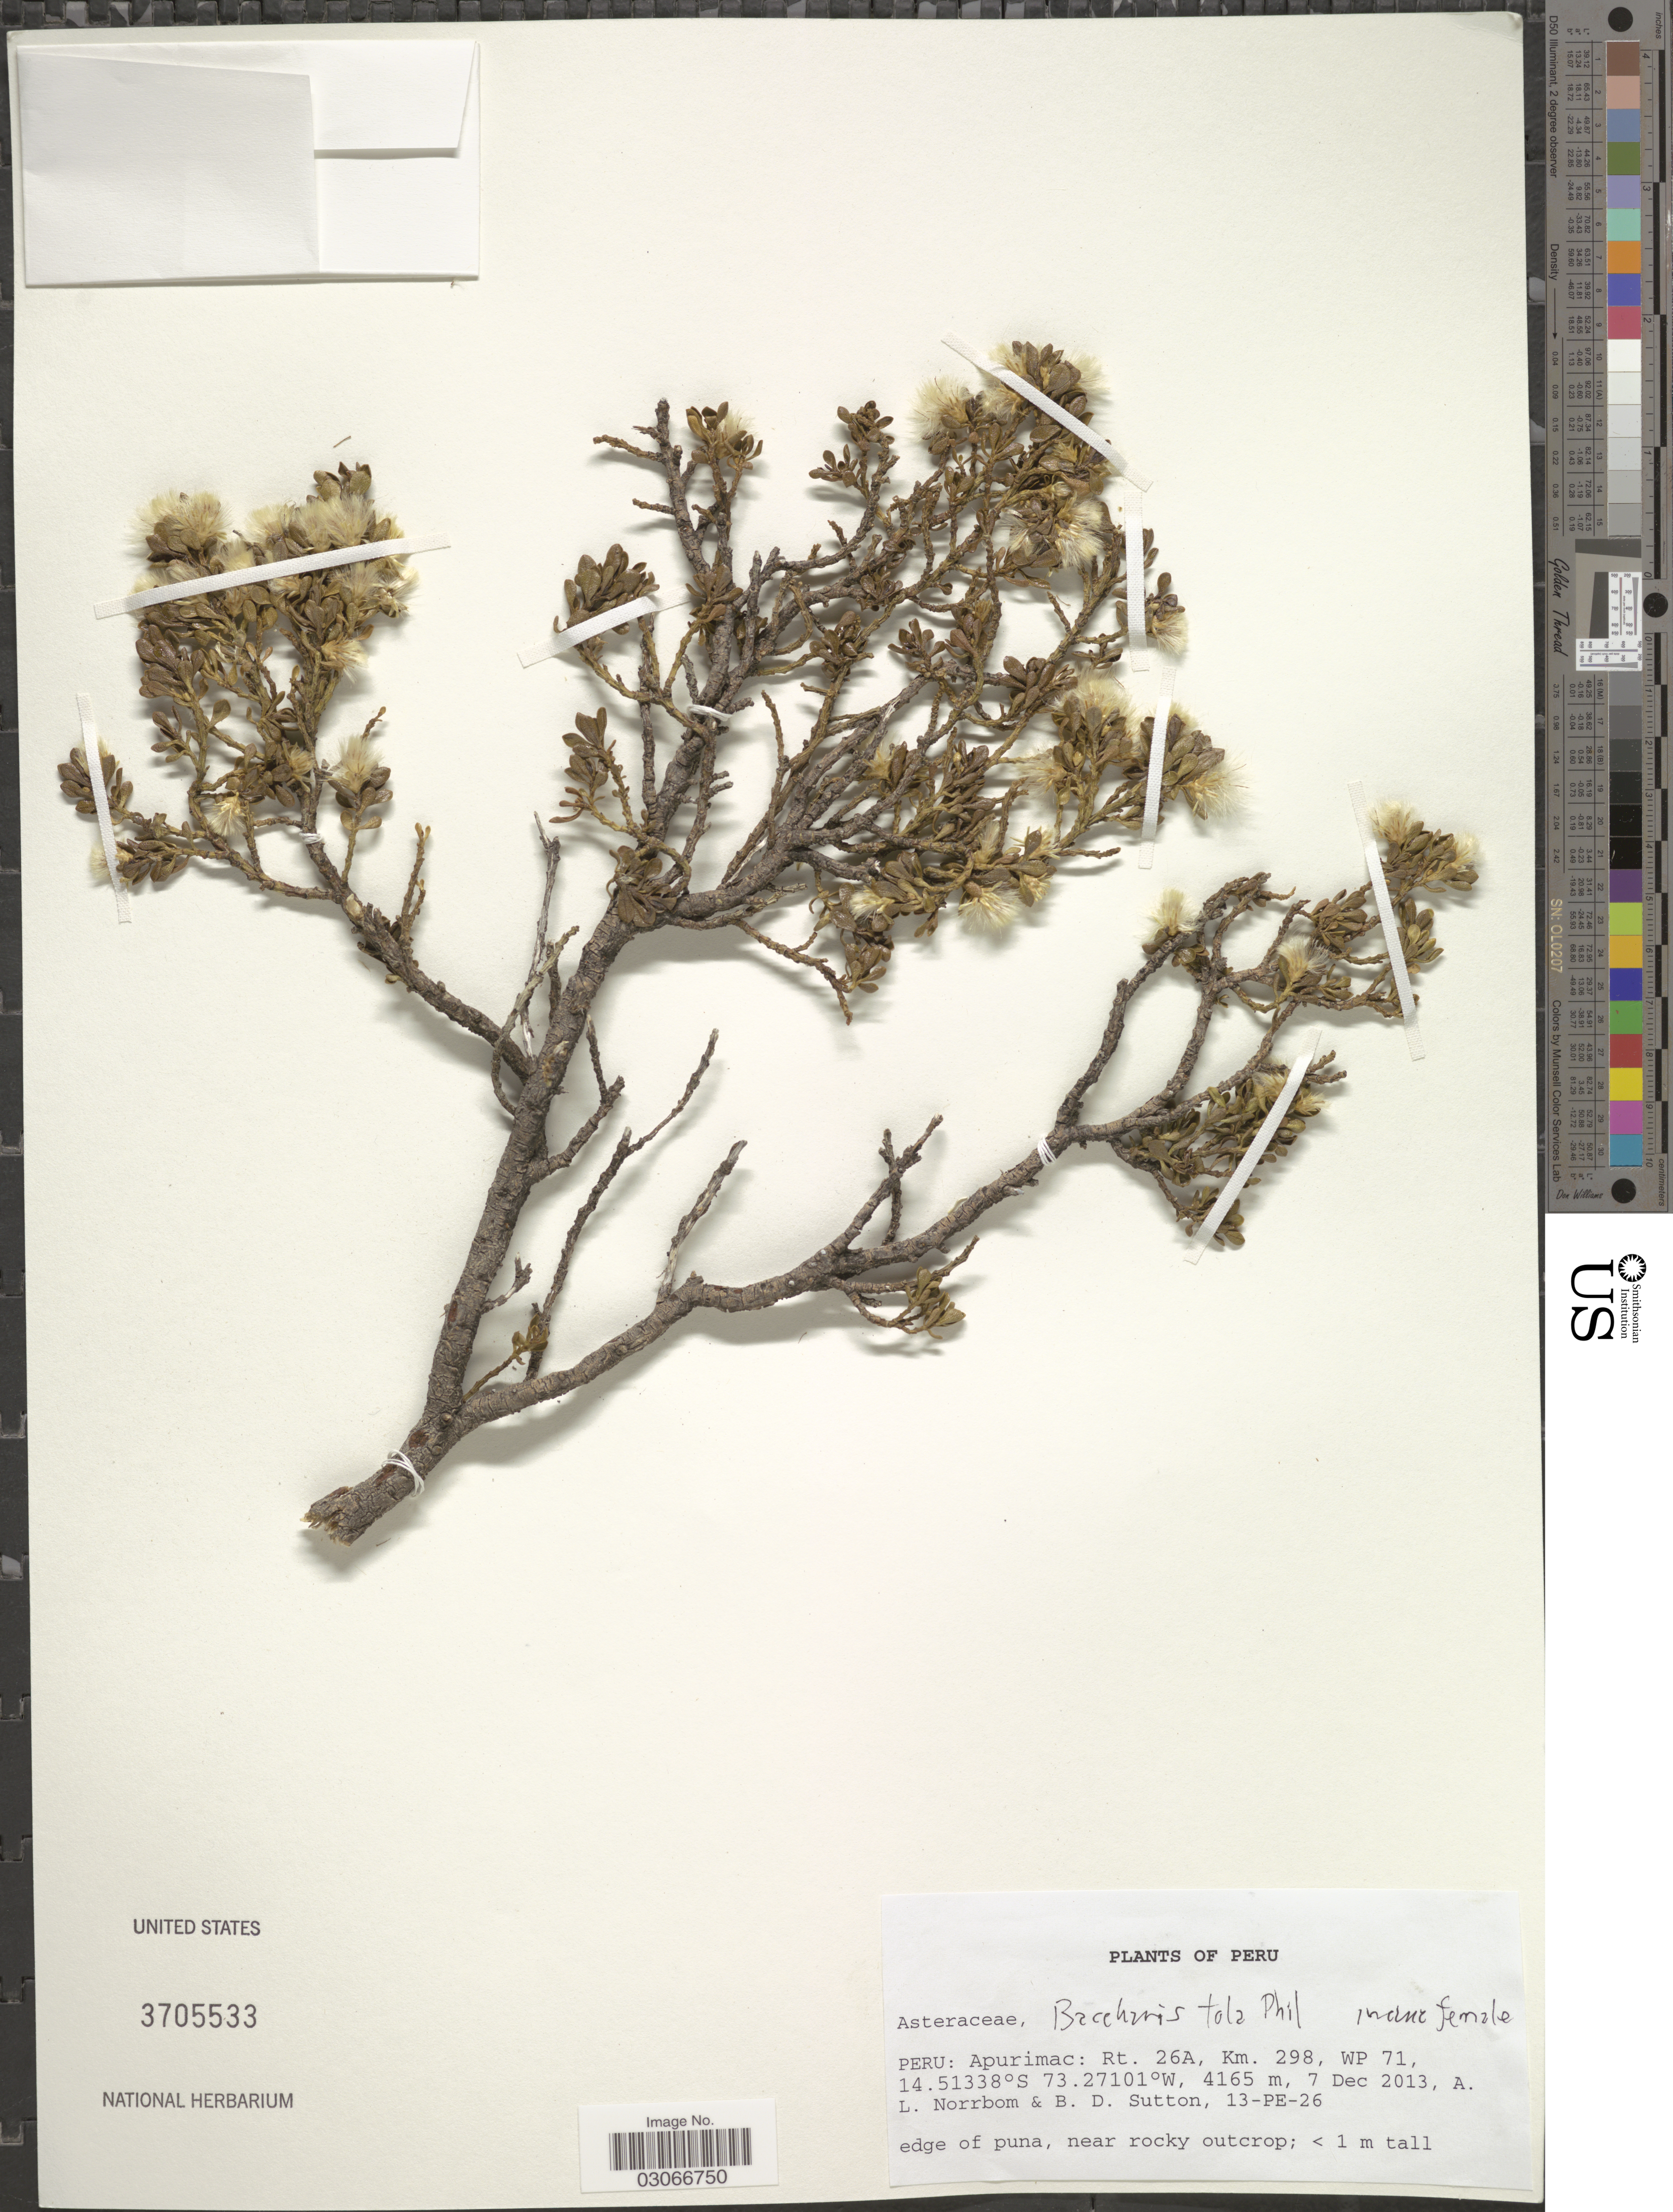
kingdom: Plantae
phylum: Tracheophyta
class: Magnoliopsida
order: Asterales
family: Asteraceae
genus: Baccharis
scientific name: Baccharis tola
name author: Phil.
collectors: A. L. Norrbom & B. Sutton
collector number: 13-PE-26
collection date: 2013-12-07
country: Peru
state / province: Apurímac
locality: Rt. 26A, Km. 298, WP 71.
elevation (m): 4165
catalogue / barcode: US 3705533